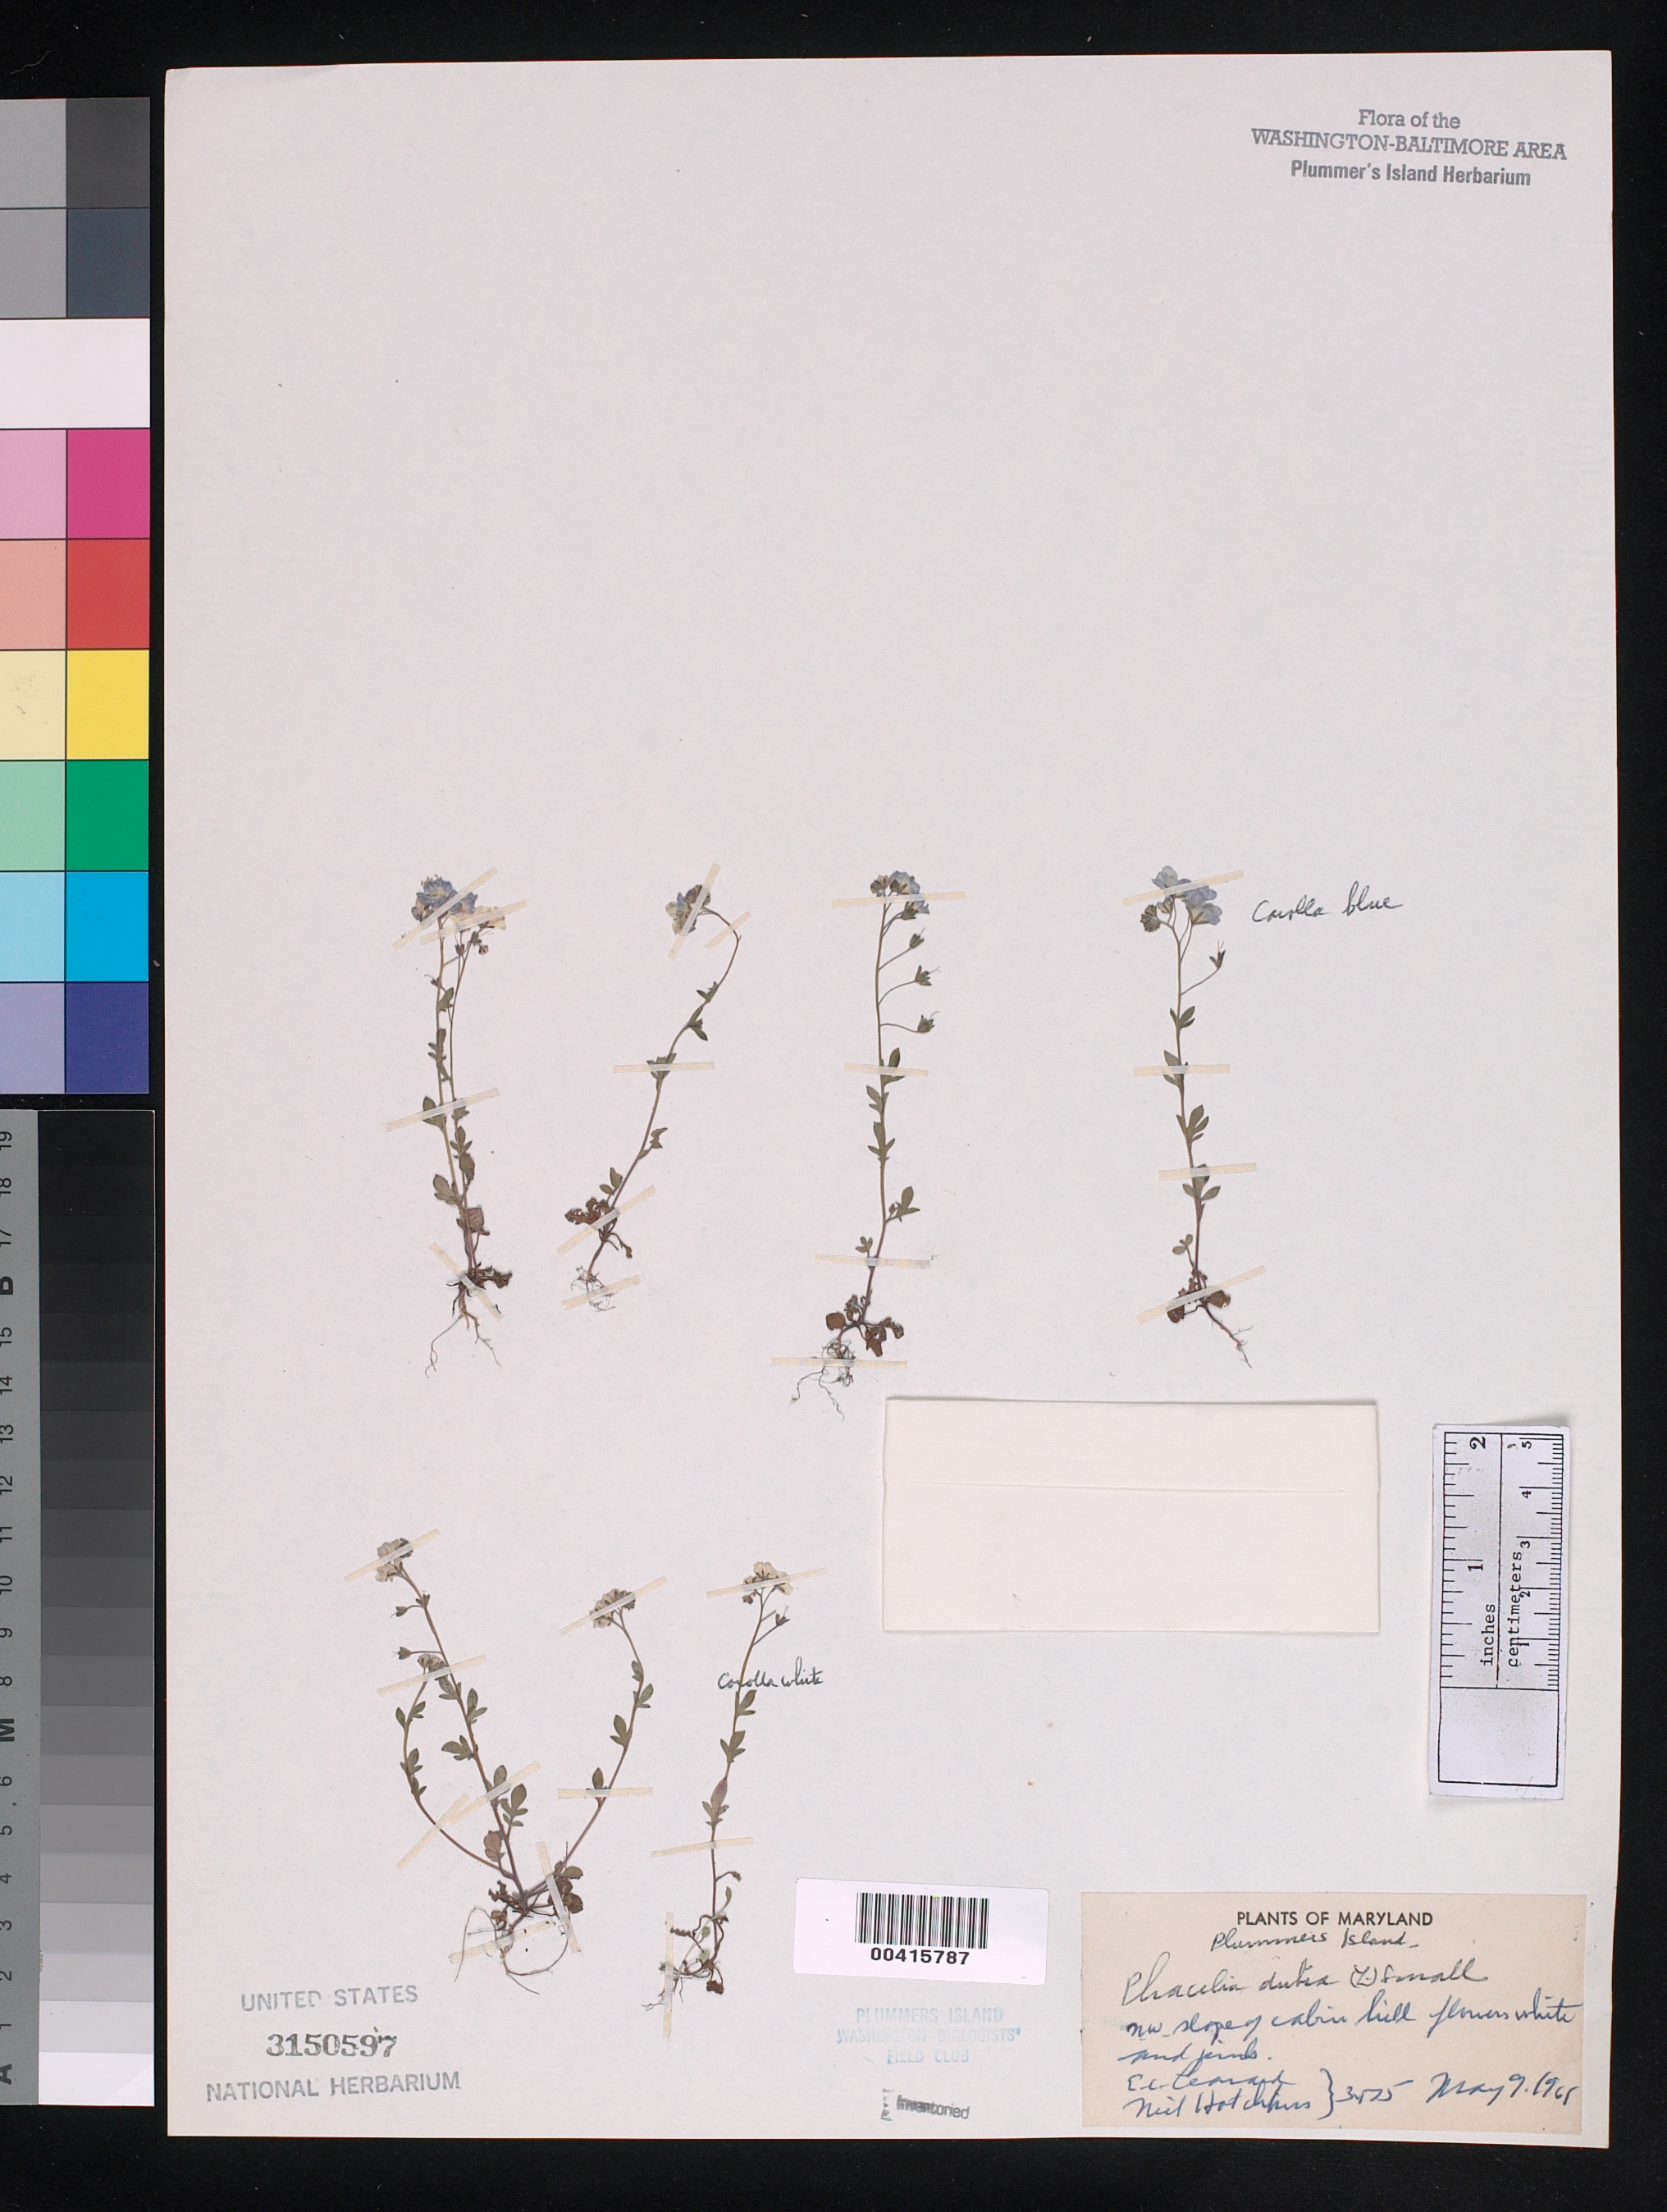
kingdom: Plantae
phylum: Tracheophyta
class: Magnoliopsida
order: Boraginales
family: Hydrophyllaceae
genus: Phacelia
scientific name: Phacelia dubia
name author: (L.) Trel.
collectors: E. C. Leonard & N. Hotchkiss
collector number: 3475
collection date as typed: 09 May 1961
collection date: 1961-05-09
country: United States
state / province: Maryland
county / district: Montgomery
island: Plummers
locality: Plummer's Island; N. W. slope of Cabin Hill C. & O. Canal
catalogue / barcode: US 3150597